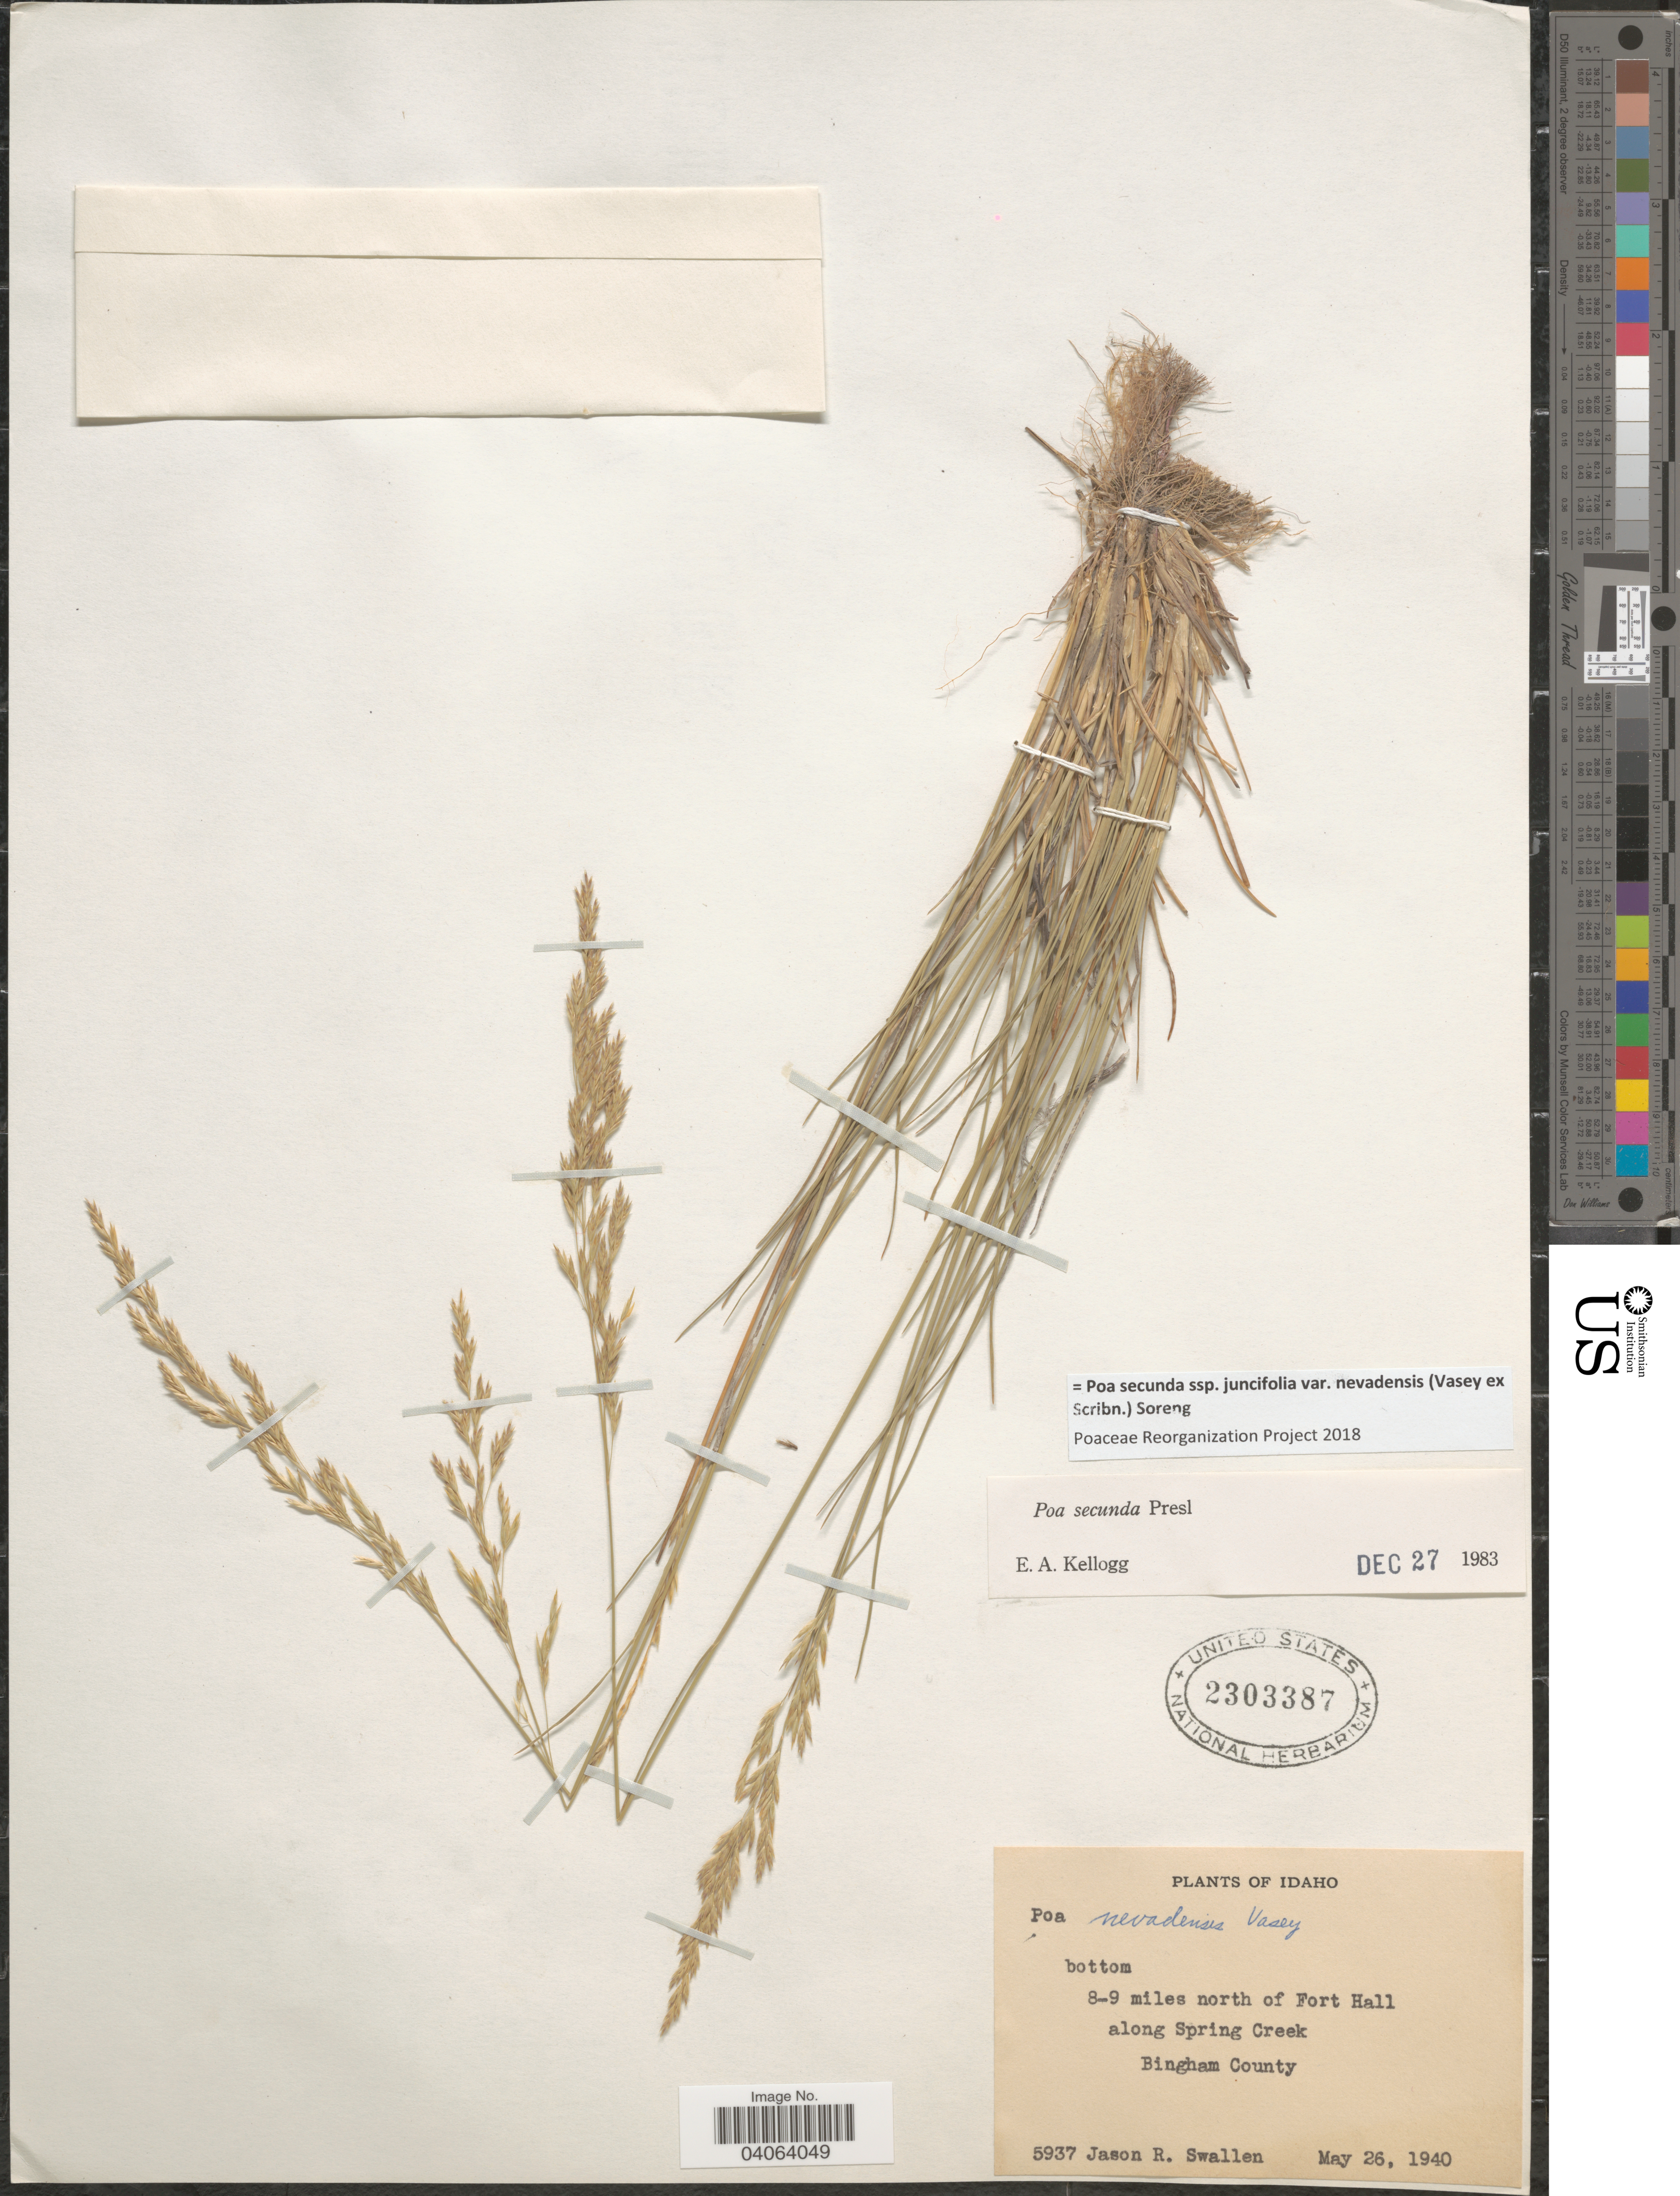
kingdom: Plantae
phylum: Tracheophyta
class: Liliopsida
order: Poales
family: Poaceae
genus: Poa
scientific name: Poa secunda subsp. juncifolia var. nevadensis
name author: (Vasey ex Scribn.) Soreng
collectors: J. R. Swallen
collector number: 5937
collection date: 1940-05-26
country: United States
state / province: Idaho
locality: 8-9 miles north of Fort Hall along Spring Creek. Bingham County.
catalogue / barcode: US 2303387